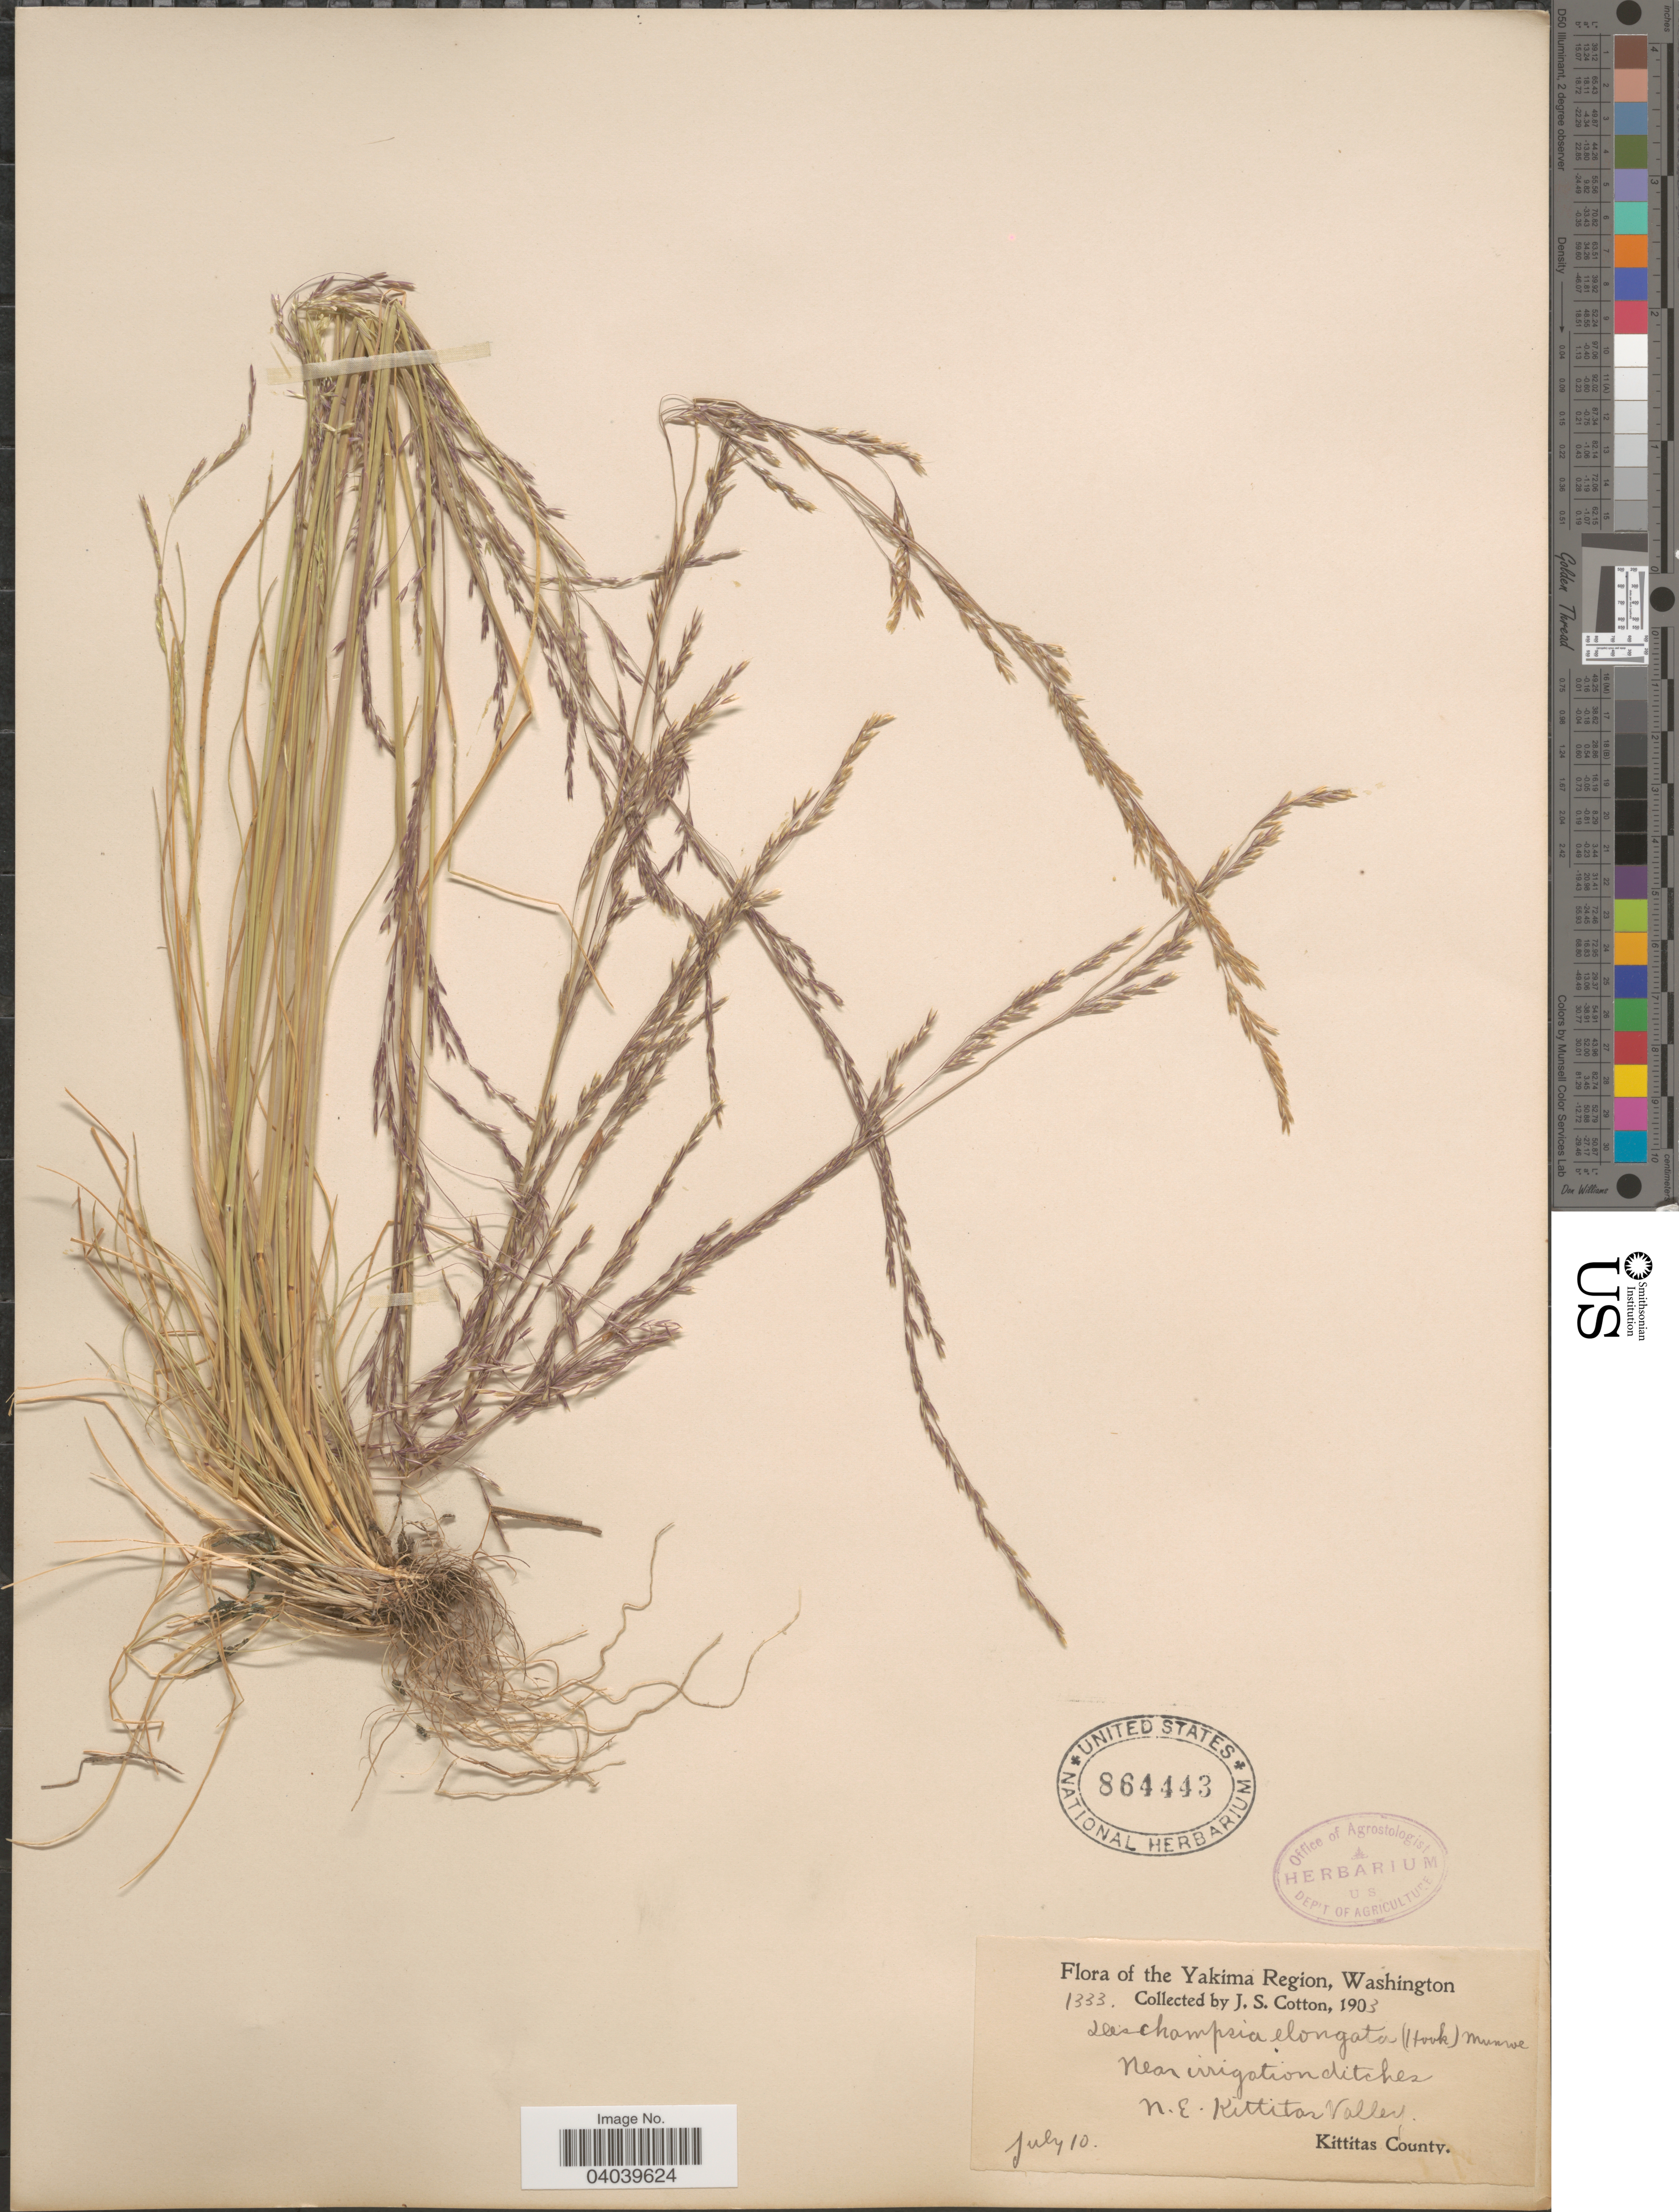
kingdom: Plantae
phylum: Tracheophyta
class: Liliopsida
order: Poales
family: Poaceae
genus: Deschampsia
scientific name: Deschampsia elongata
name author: (Hook.) Munro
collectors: J. S. Cotton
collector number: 1333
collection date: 1903-07-10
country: United States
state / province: Washington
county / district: Kittitas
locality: Yakima Region. Near irritating ditches. N.E. Kittitas Valley. Kittitas County.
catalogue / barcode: US 864443